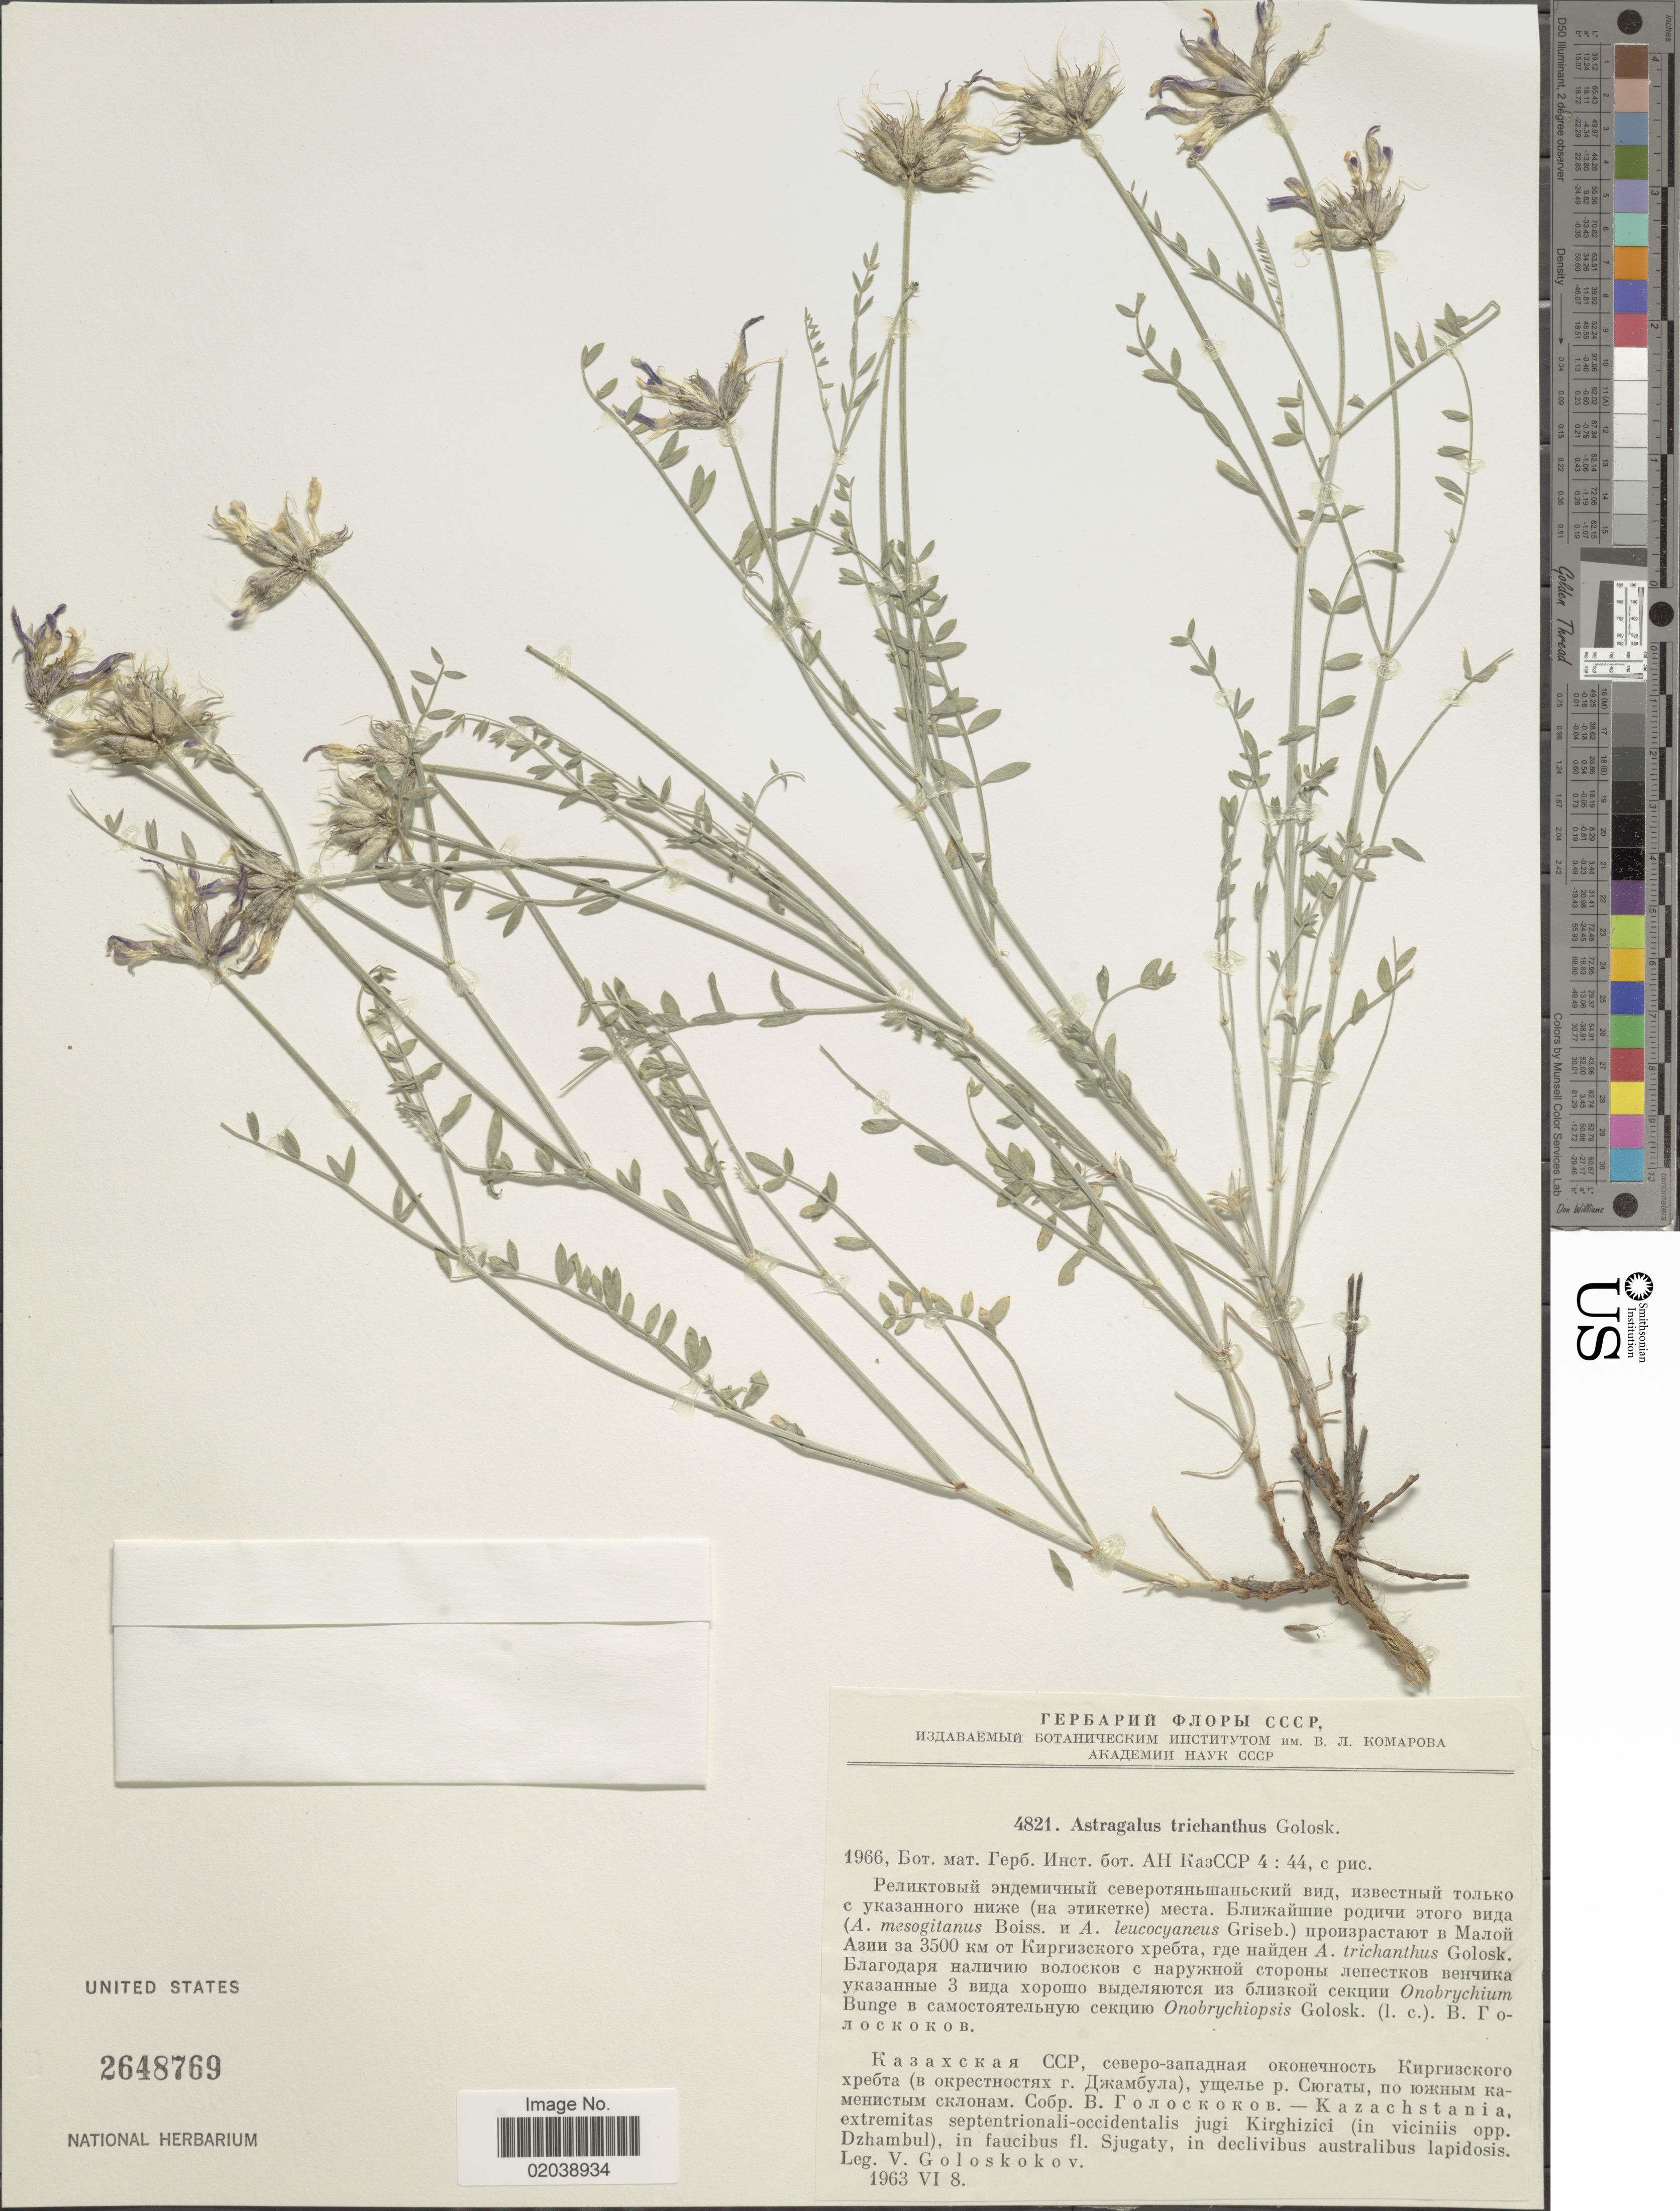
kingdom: Plantae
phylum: Tracheophyta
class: Magnoliopsida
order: Fabales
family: Fabaceae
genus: Astragalus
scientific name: Astragalus trichanthus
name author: Golosk.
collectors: V. P. Goloskokov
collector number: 4821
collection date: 1963-06-08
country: Kazakhstan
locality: Kazachstania, extremitas septentrional-occidentalis jugi Kirghizici (in vicinis opp-Dzhambul) in faucibus fl. Sjugaty, in declivibus australibus lapidosis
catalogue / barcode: US 2648769